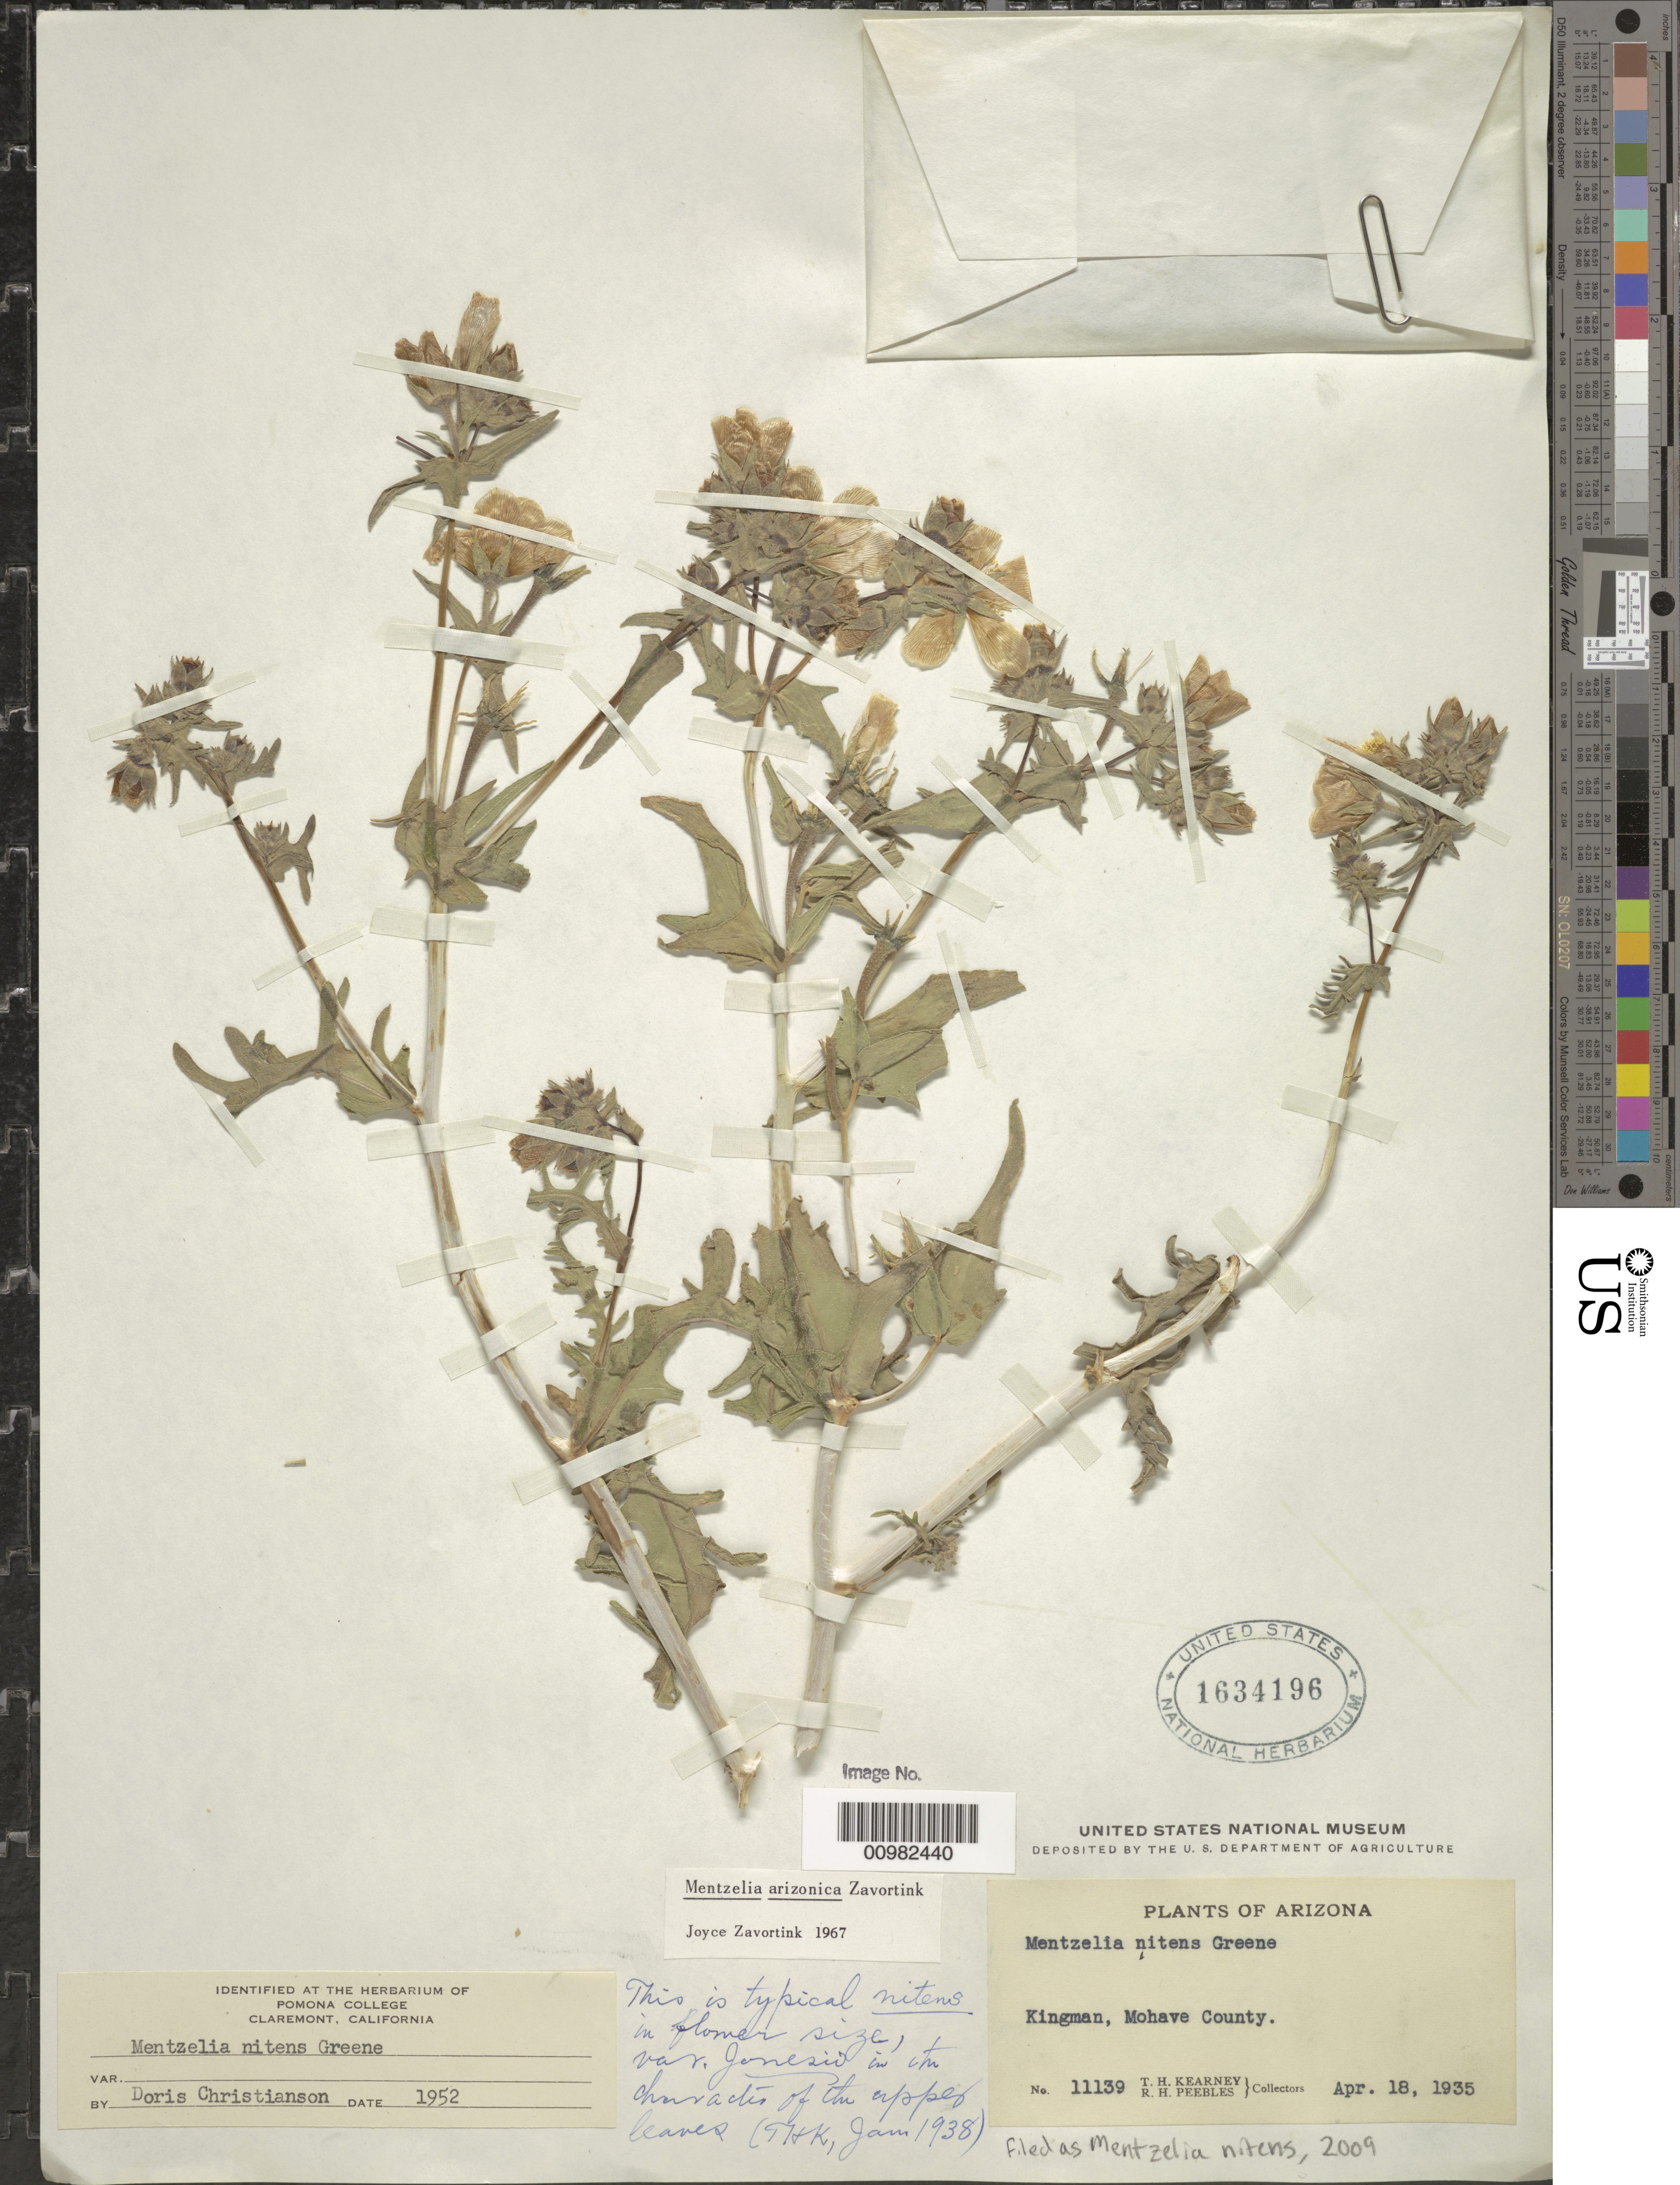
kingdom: Plantae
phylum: Tracheophyta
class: Magnoliopsida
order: Cornales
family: Loasaceae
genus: Mentzelia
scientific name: Mentzelia nitens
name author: Greene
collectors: T. H. Kearney & R. H. Peebles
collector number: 1139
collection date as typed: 18 Apr 1935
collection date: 1935-04-18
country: United States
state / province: Arizona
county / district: Mohave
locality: Kingman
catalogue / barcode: US 1634196